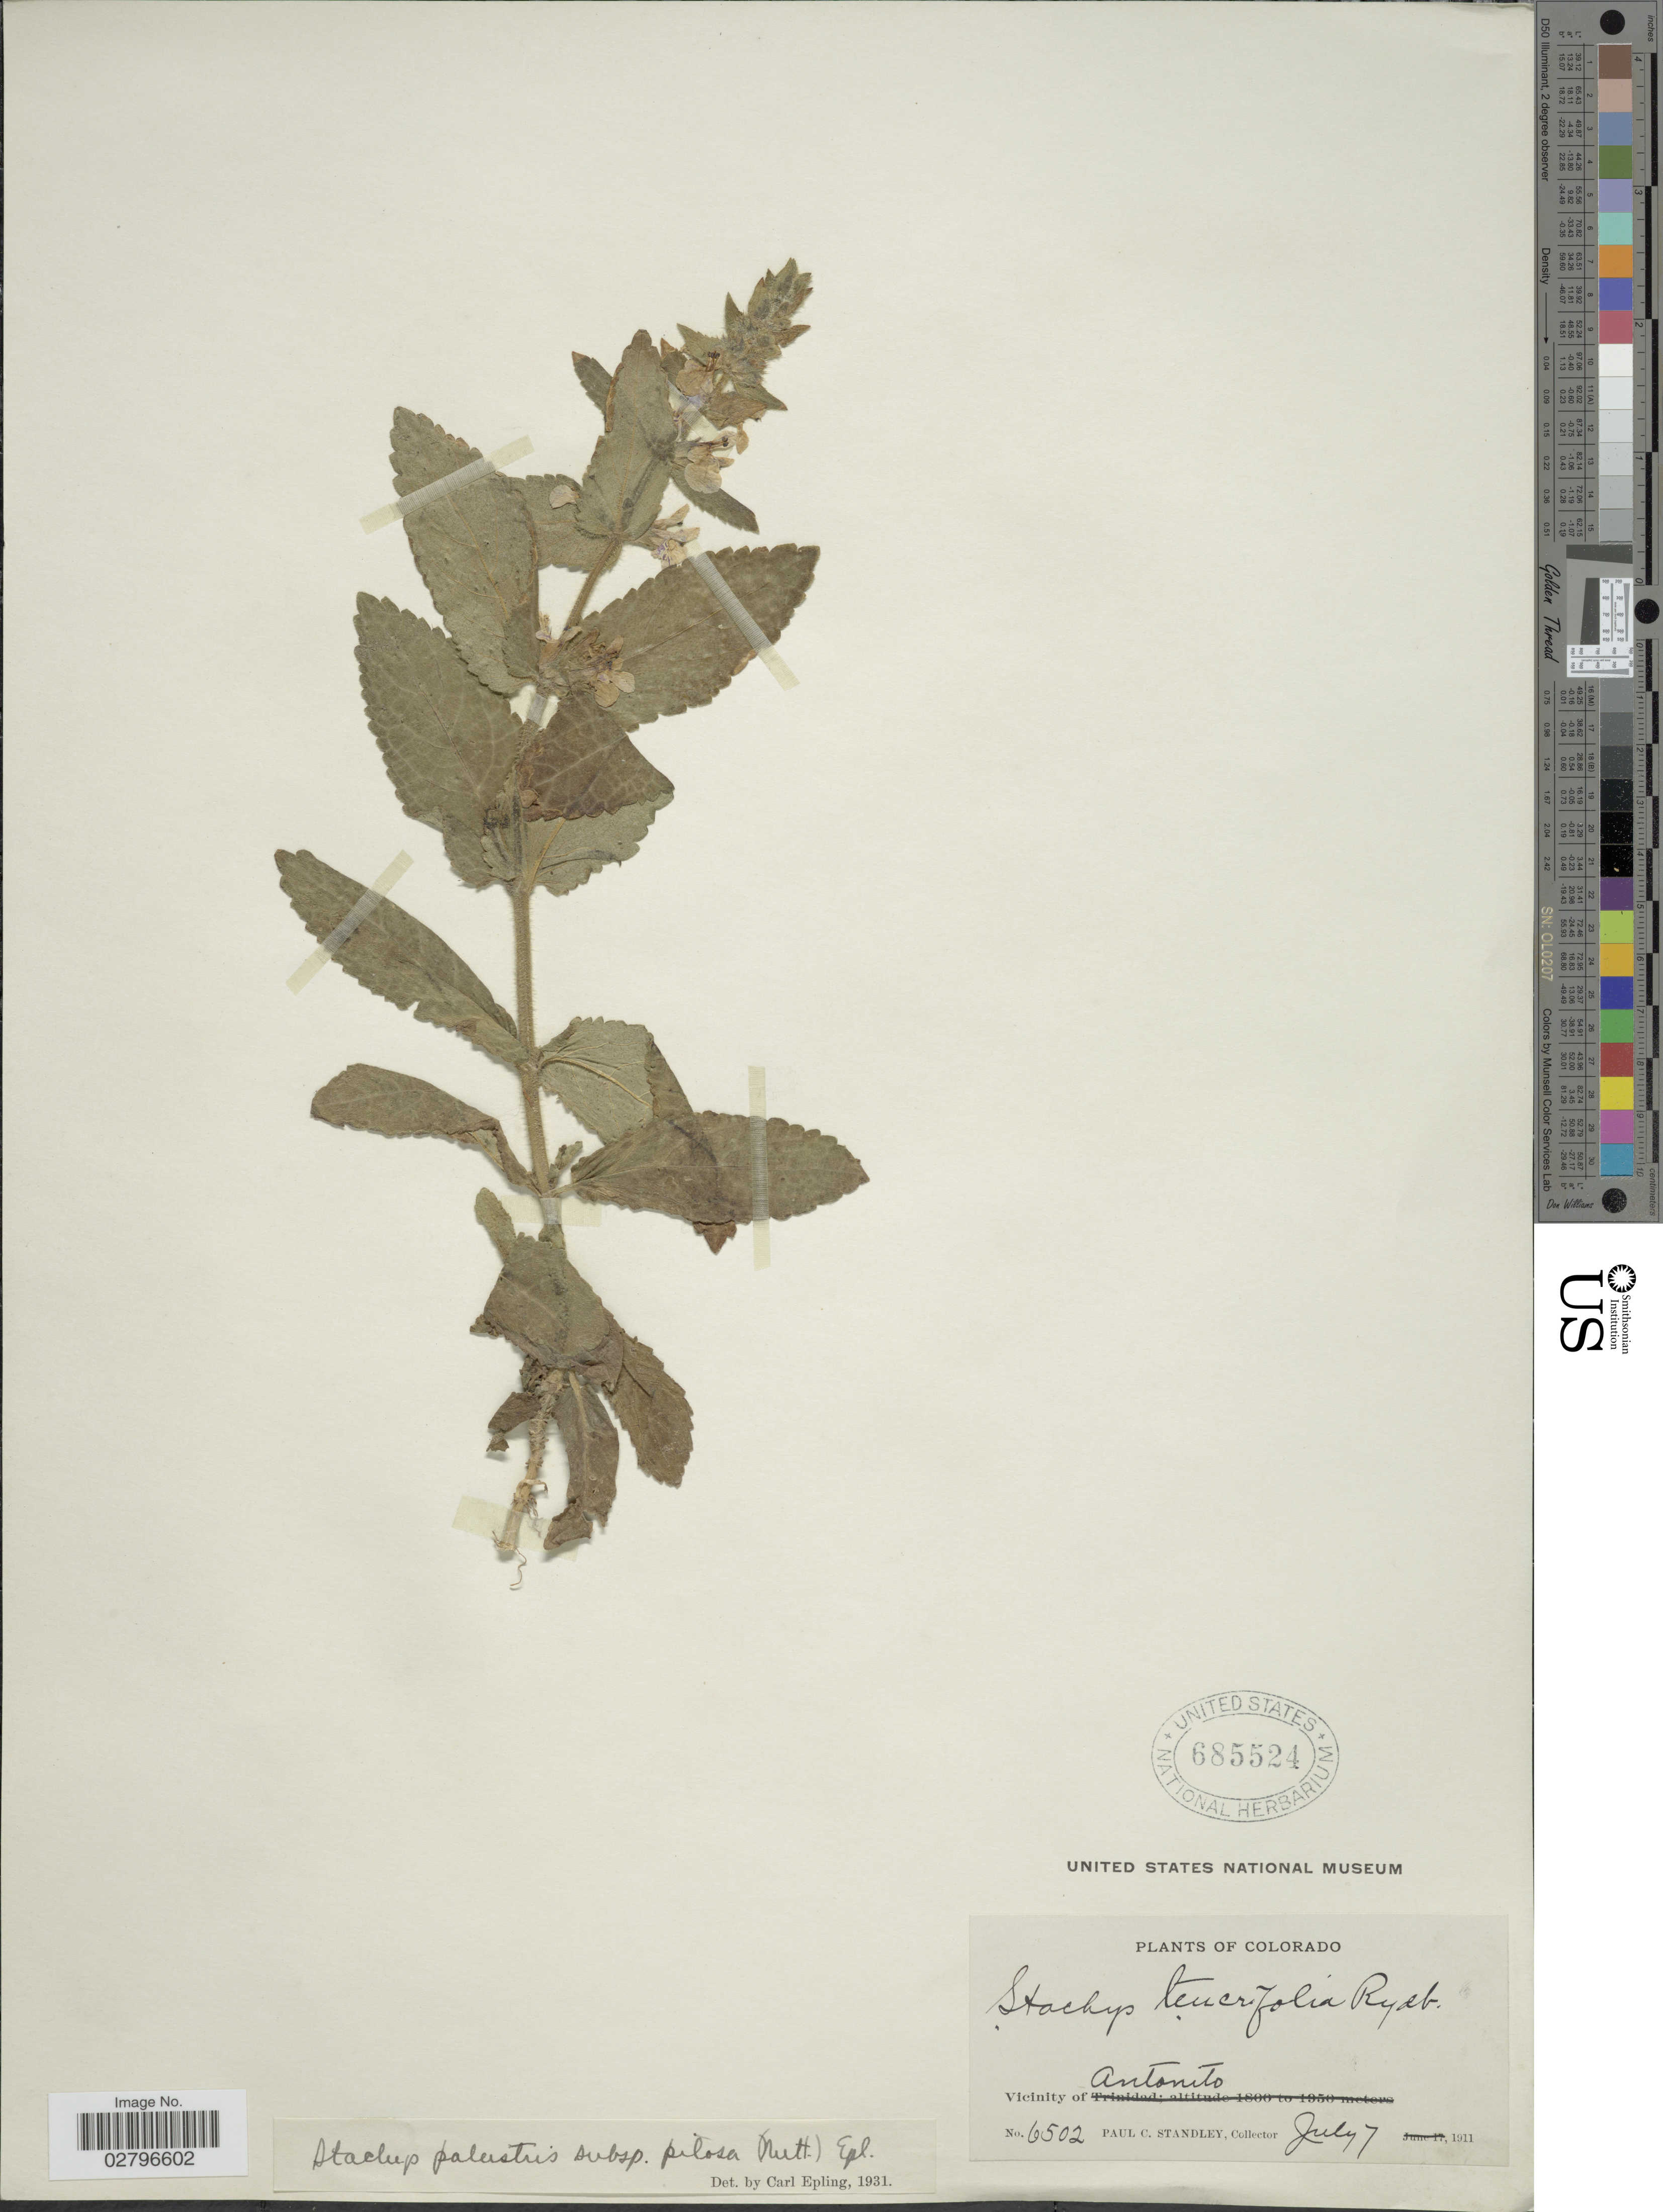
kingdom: Plantae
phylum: Tracheophyta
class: Magnoliopsida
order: Lamiales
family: Lamiaceae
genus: Stachys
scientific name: Stachys palustris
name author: L.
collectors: P. C. Standley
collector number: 6502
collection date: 1911-07-07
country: United States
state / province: Colorado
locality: Vicinity Antonito.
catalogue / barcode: US 685524